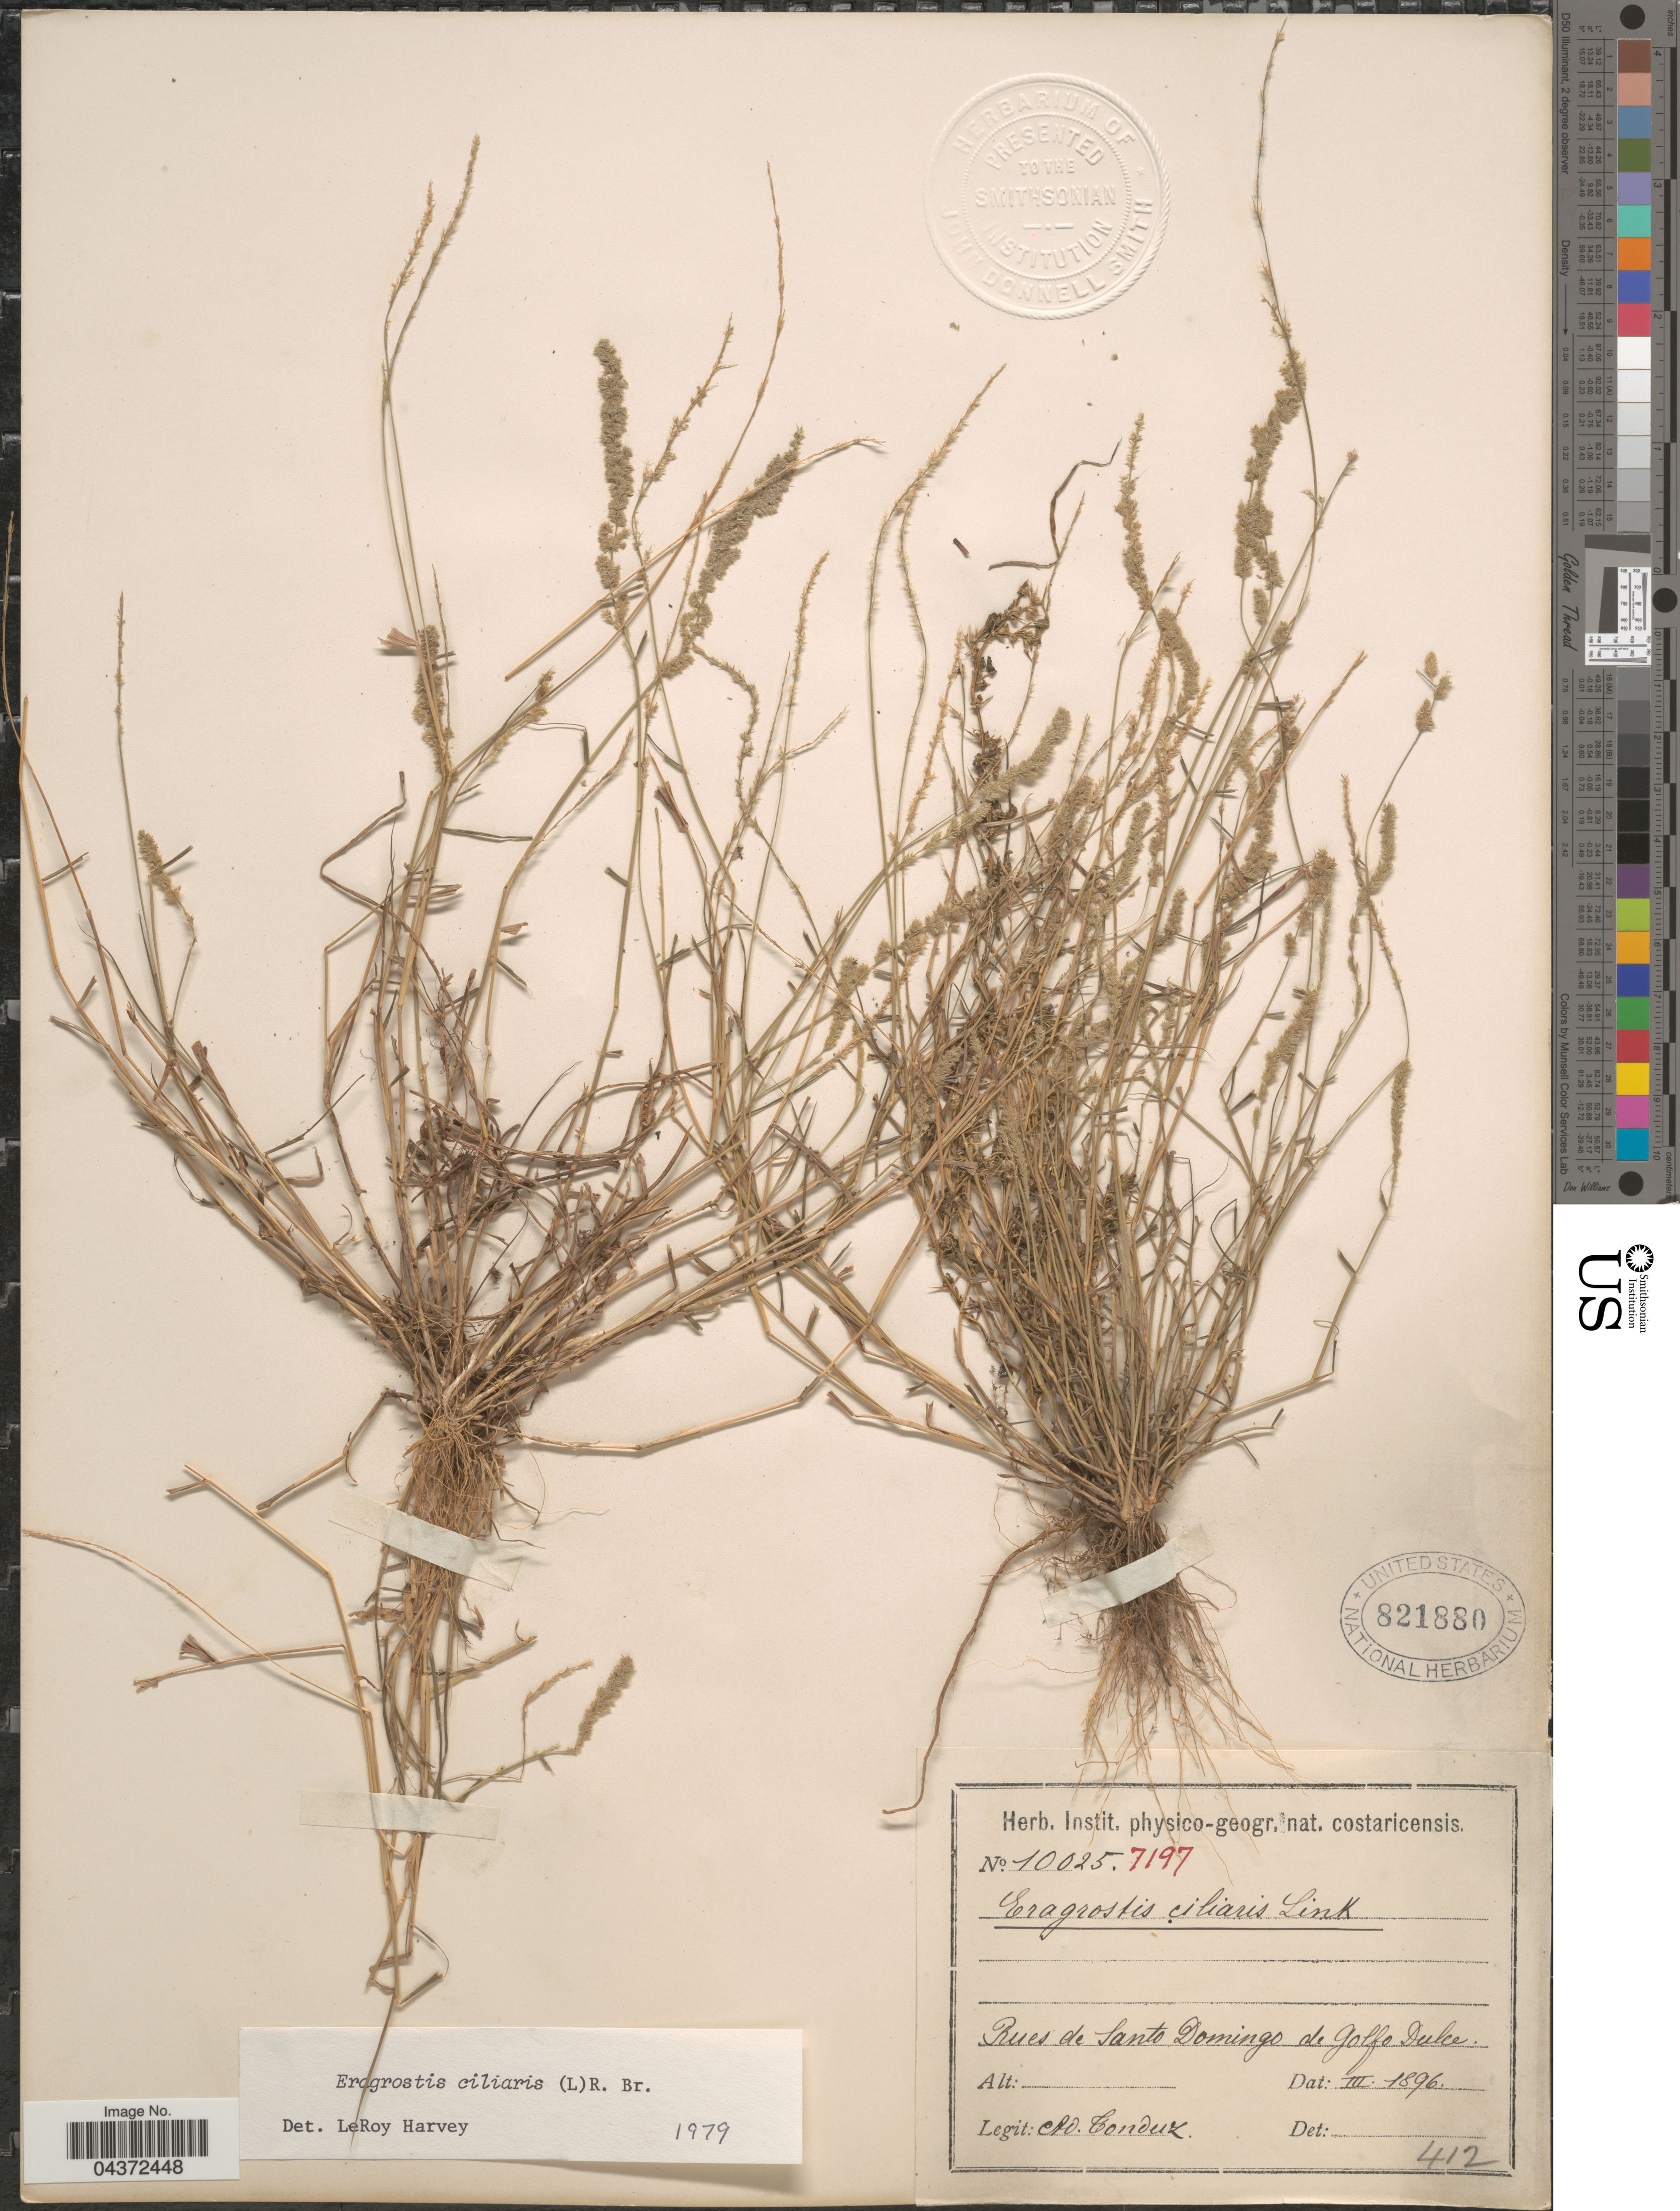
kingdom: Plantae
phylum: Tracheophyta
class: Liliopsida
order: Poales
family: Poaceae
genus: Eragrostis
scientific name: Eragrostis ciliaris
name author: (L.) R. Br.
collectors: A. Tonduz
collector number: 10025/7197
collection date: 1896-03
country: Costa Rica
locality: Rues de Santo Domingo de Golfo Dulce.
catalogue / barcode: US 821880